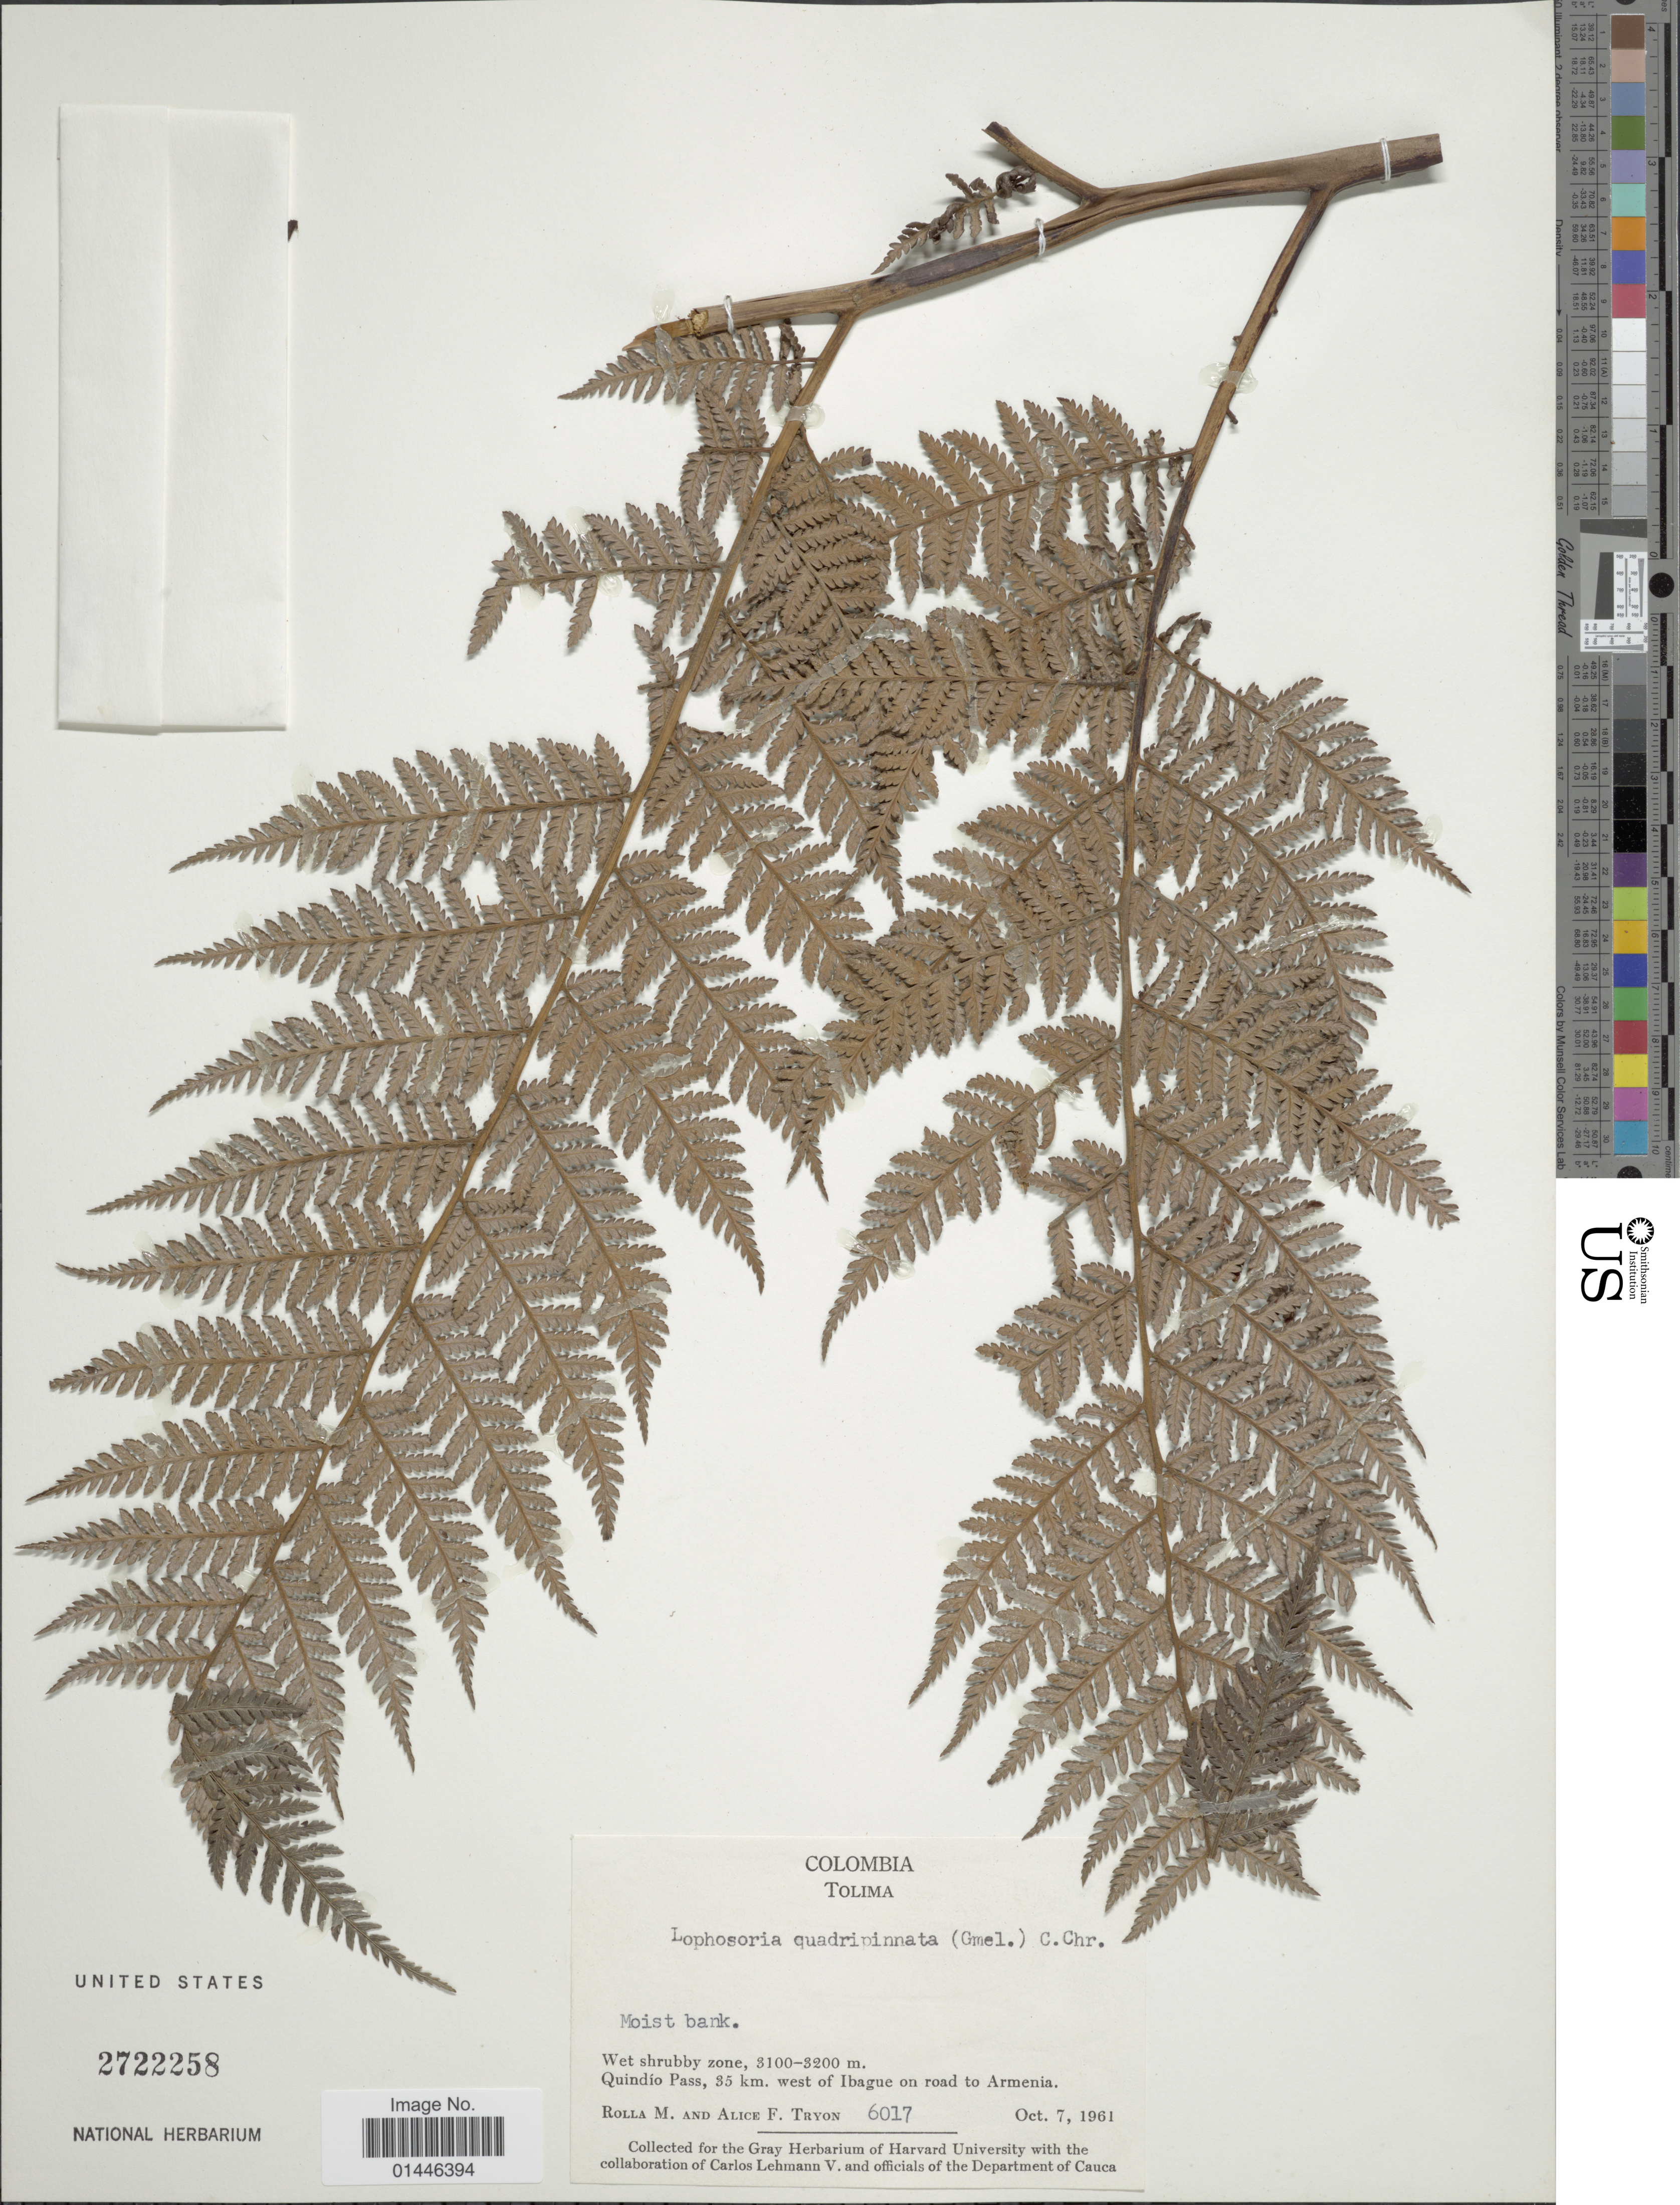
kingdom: Plantae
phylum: Tracheophyta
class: Polypodiopsida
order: Cyatheales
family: Dicksoniaceae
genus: Lophosoria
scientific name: Lophosoria quadripinnata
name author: (J.F. Gmel.) C. Chr.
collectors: R. M. Tryon & A. F. Tryon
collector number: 6017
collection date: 1961-10-07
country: Colombia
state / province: Tolima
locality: Quindío Pass, 35 km. west of Ibague on road to Armenia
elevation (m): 3100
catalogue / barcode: US 2722258